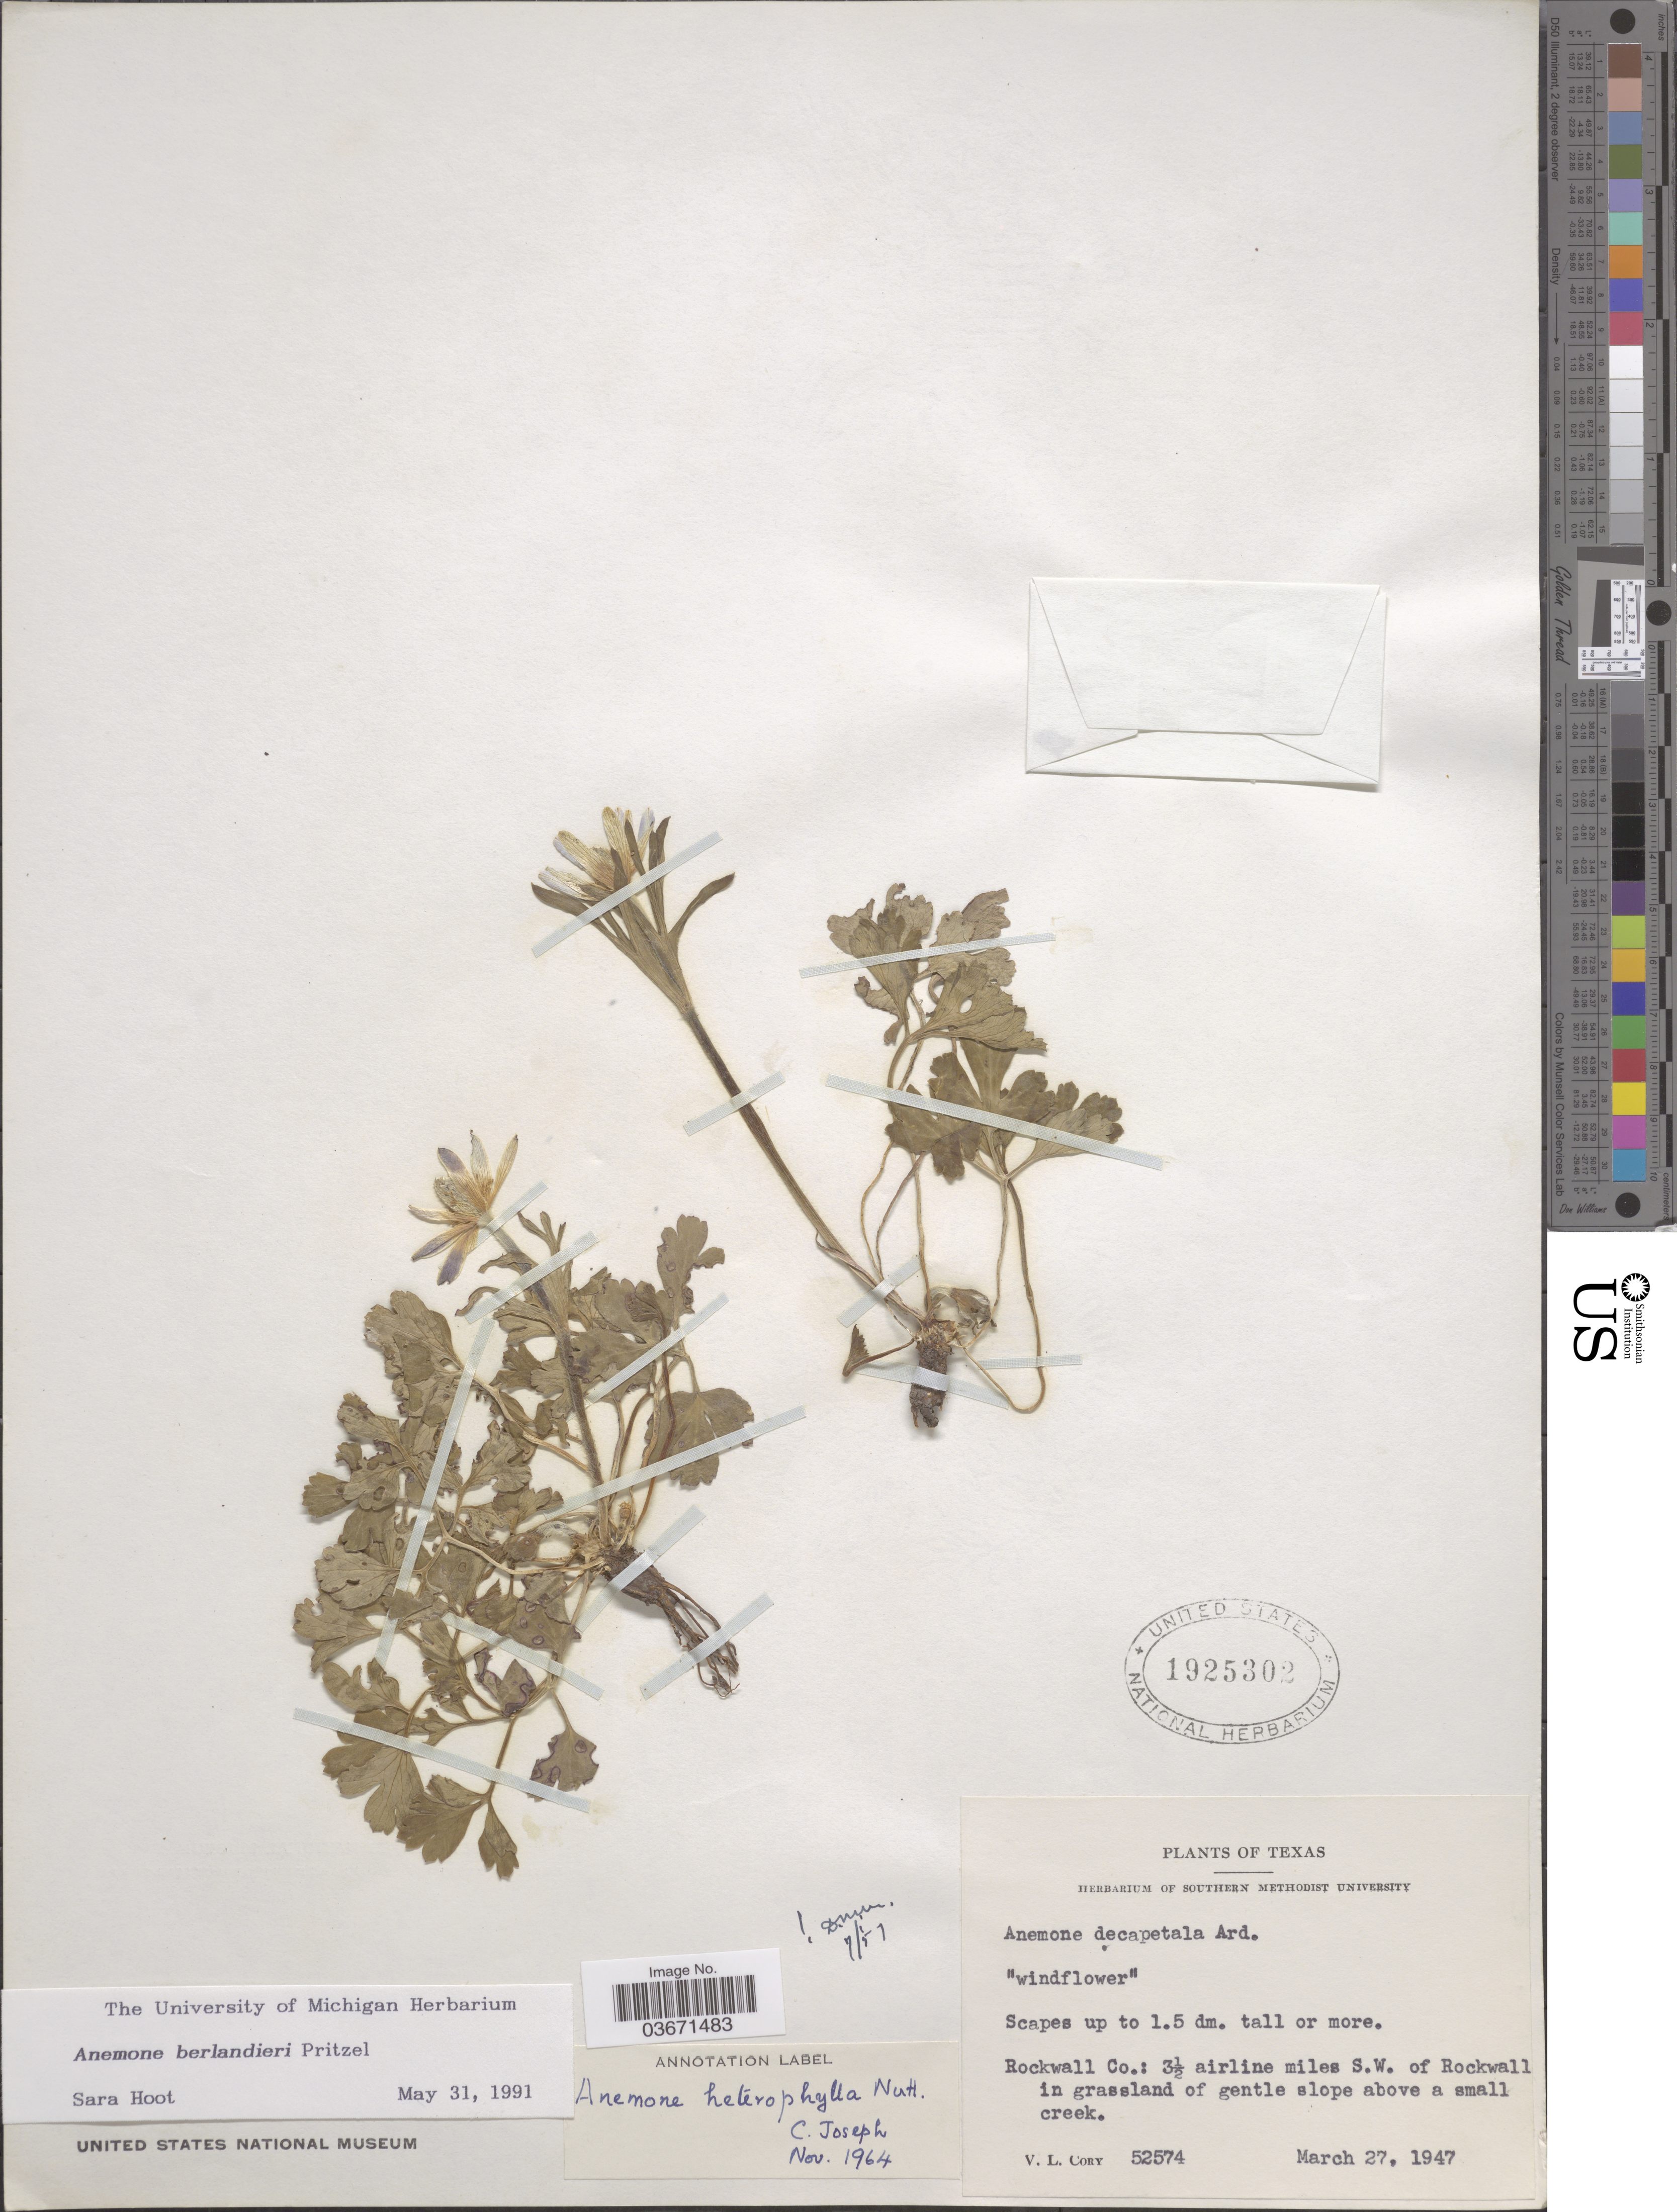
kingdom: Plantae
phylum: Tracheophyta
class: Magnoliopsida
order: Ranunculales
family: Ranunculaceae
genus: Anemone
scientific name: Anemone berlandieri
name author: E. Pritz.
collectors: V. Cory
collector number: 52574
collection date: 1947-03-27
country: United States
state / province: Texas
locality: Rockwall Co.: 3½ miles S.W. of Rockwall.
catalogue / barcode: US 1925302